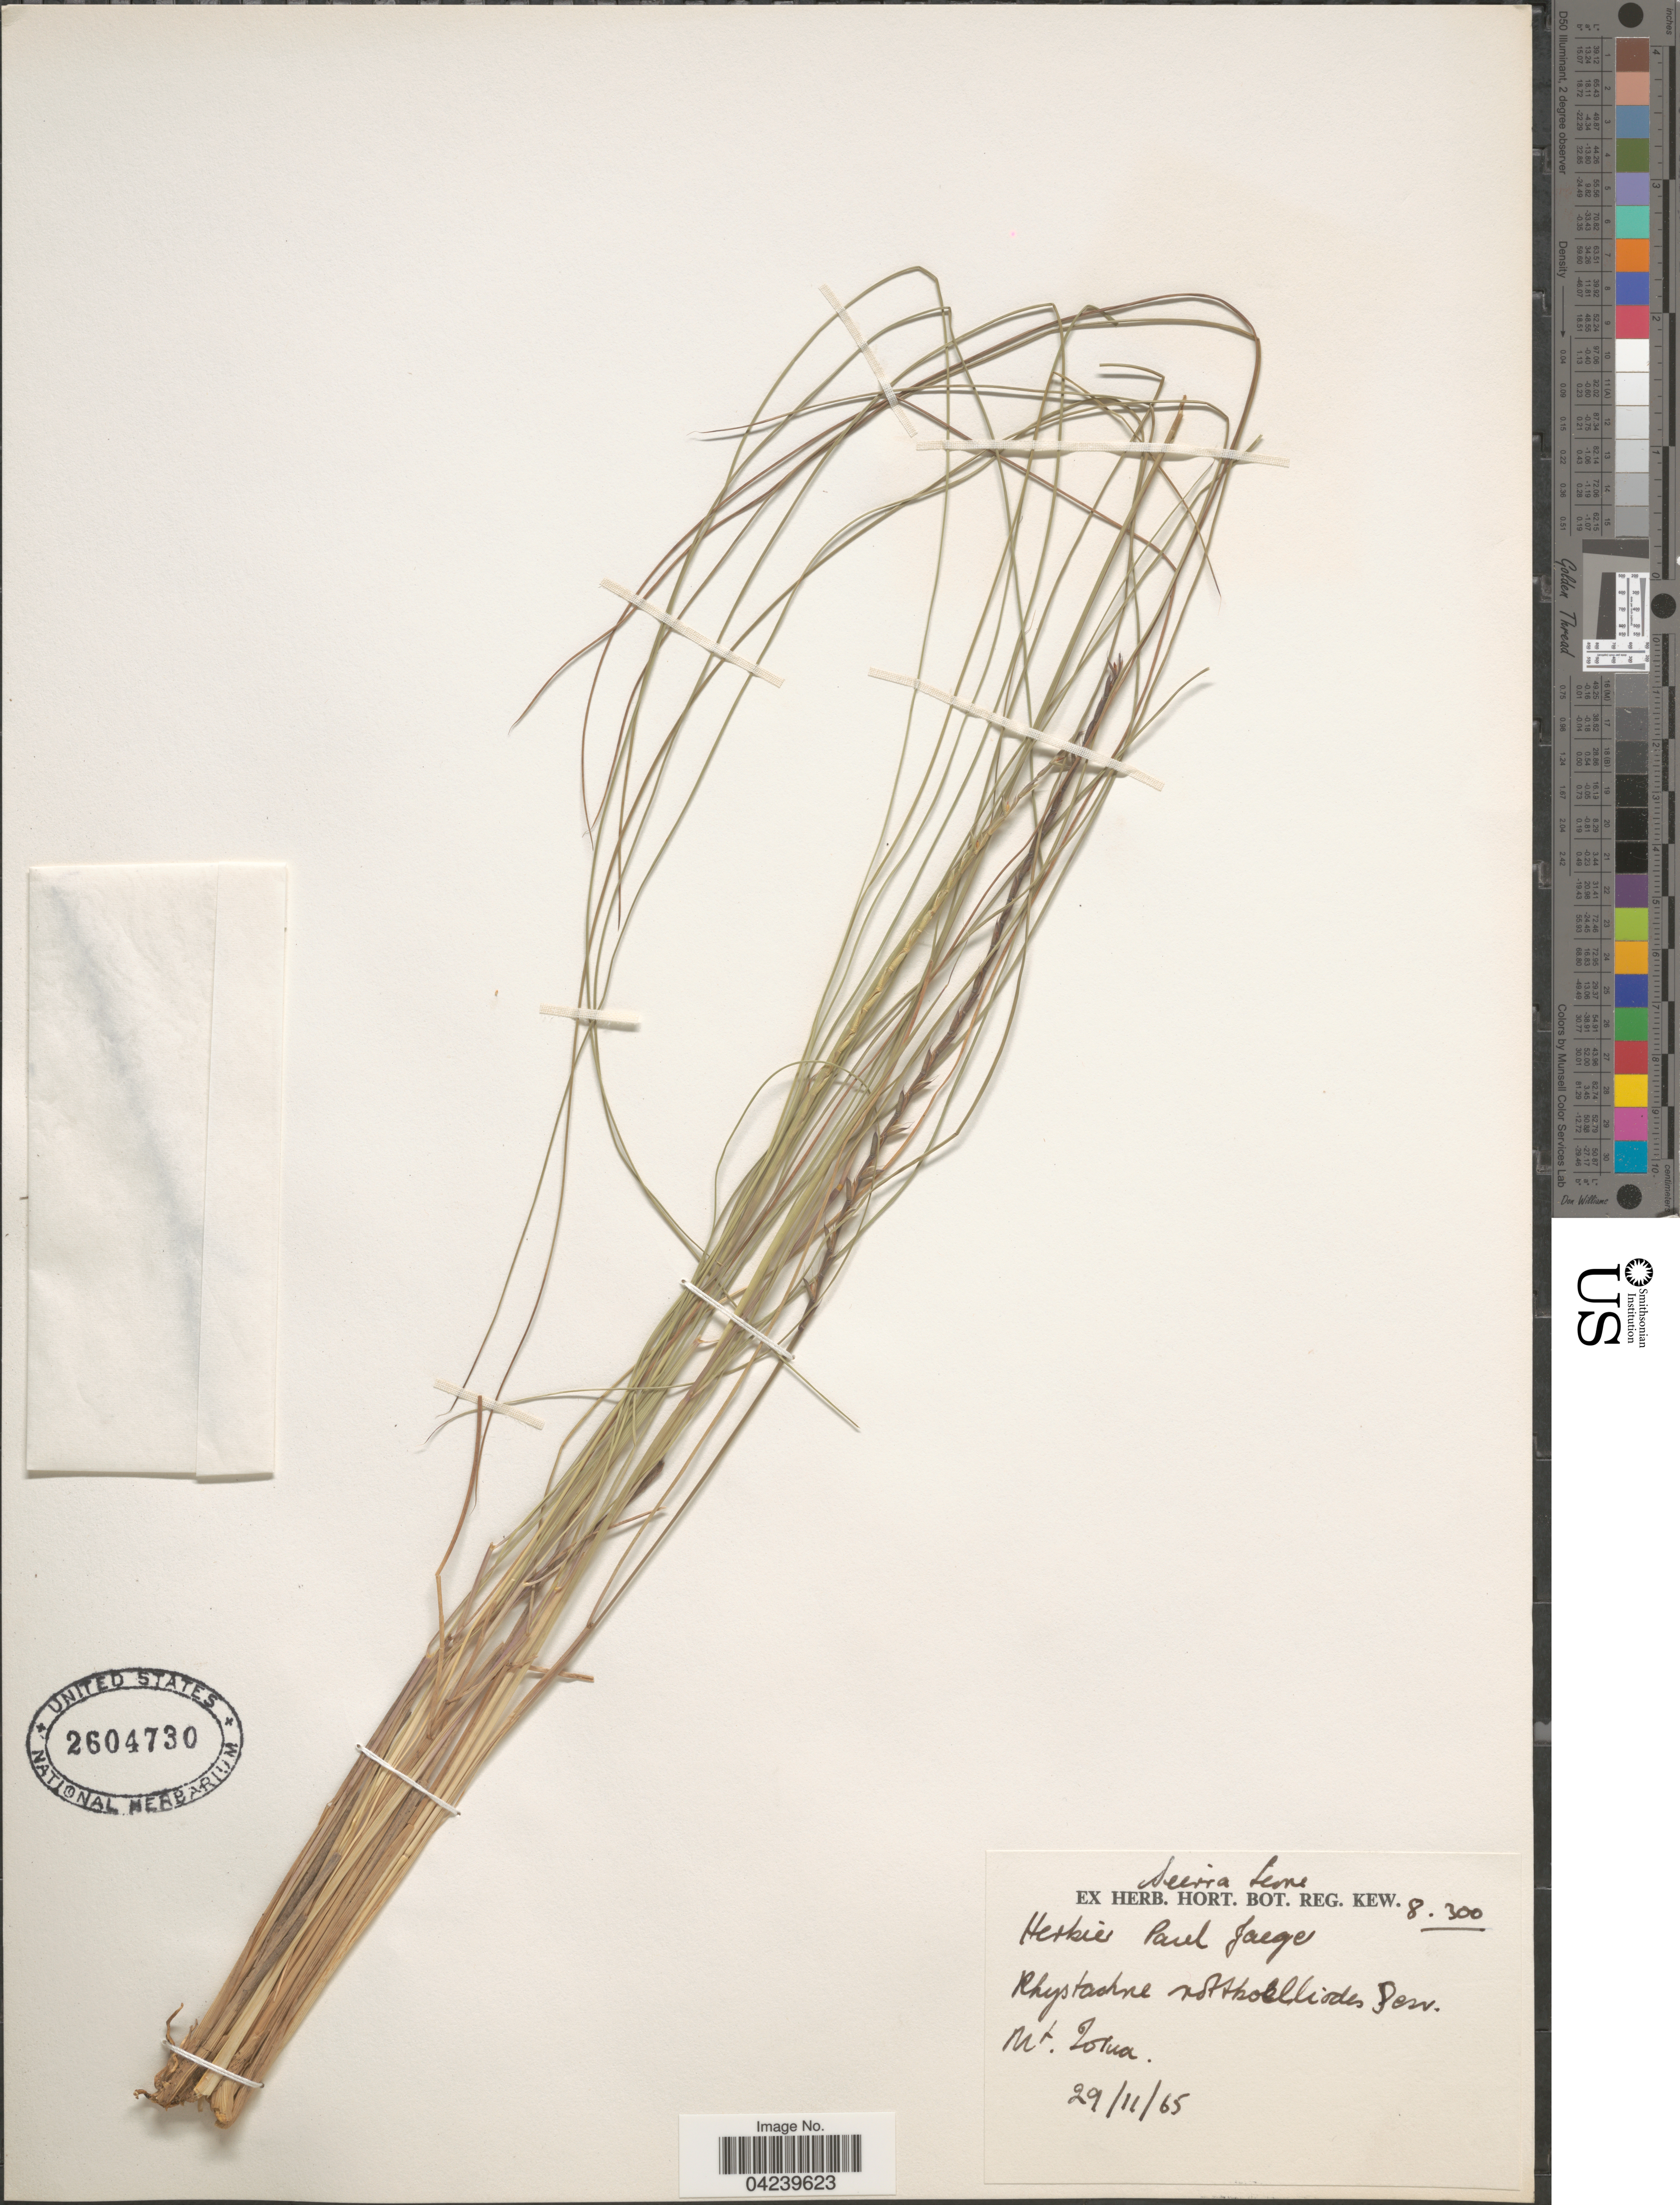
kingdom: Plantae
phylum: Tracheophyta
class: Liliopsida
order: Poales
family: Poaceae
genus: Rhytachne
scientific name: Rhytachne rottboellioides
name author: Desv.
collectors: Ex herb. Paul Jaeger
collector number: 8300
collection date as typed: Transcribed d/m/y: 29/11/65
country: Sierra Leone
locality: Mt. Loma [interpreted].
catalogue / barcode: US 2604730